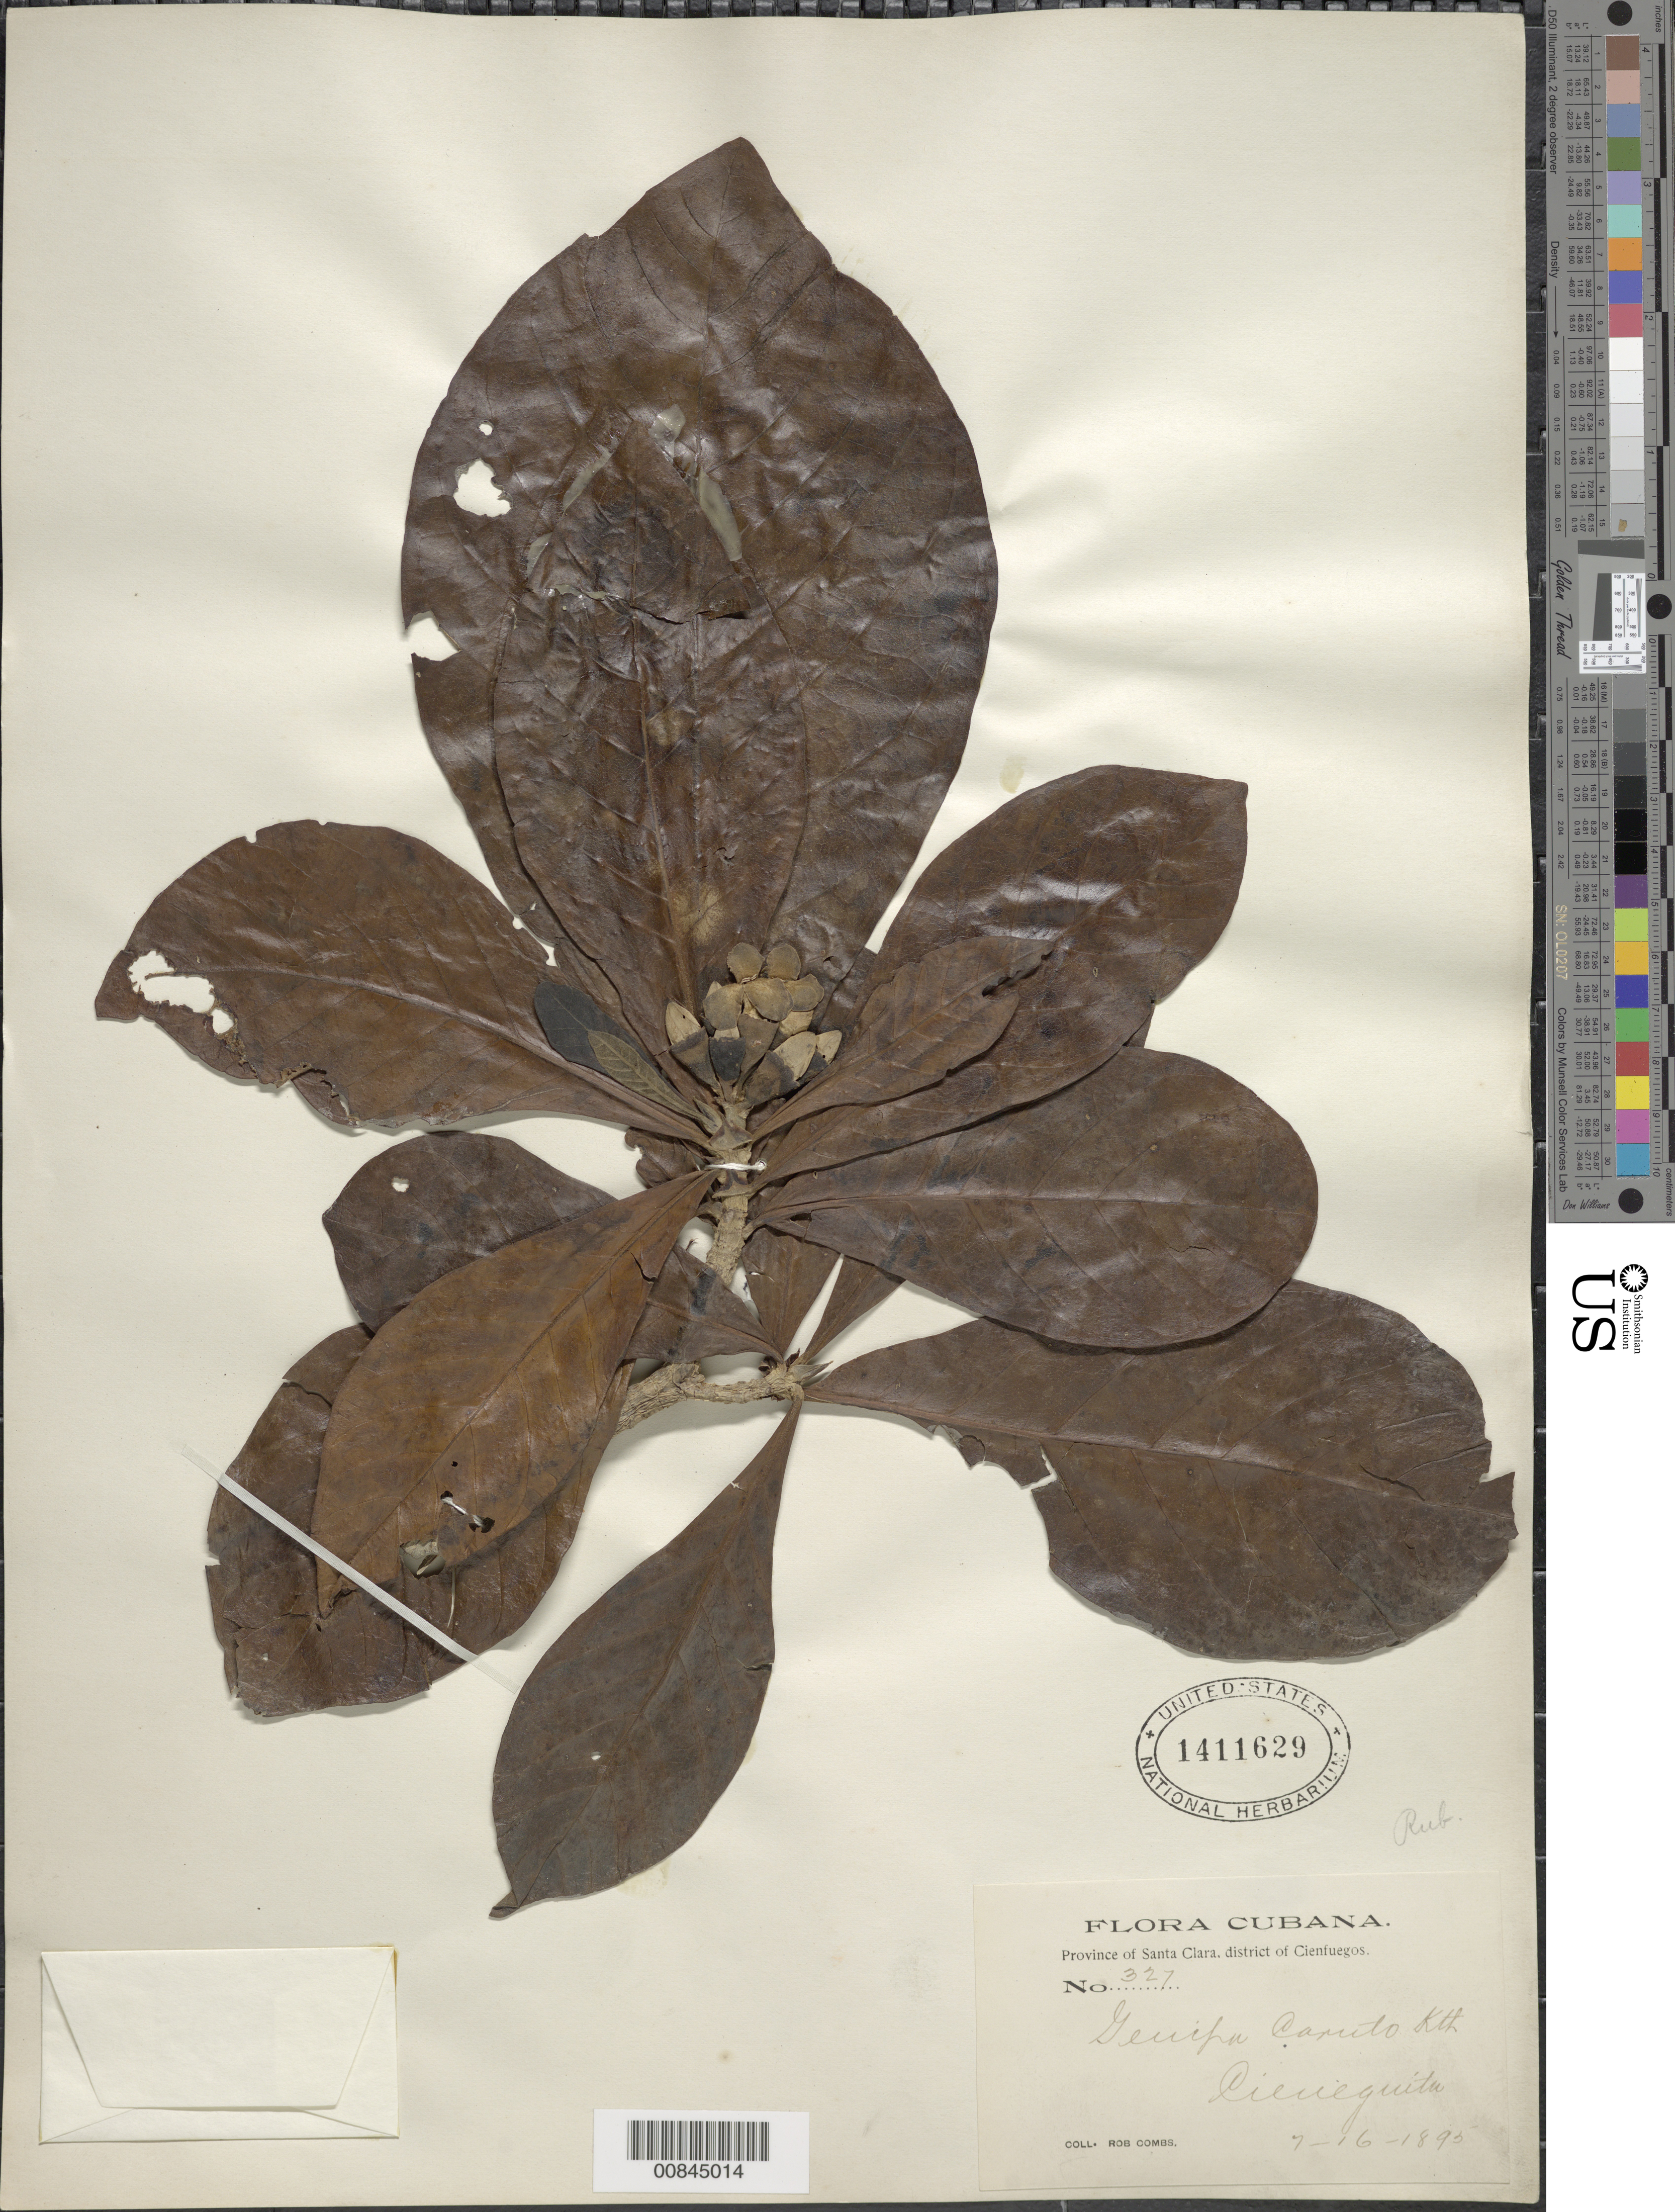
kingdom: Plantae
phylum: Tracheophyta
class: Magnoliopsida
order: Gentianales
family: Rubiaceae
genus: Genipa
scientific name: Genipa americana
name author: L.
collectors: R. Combs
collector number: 327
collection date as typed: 16 Jul 1895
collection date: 1895-07-16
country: Cuba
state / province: Las Villas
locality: District of Cienfuegos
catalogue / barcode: US 1411629